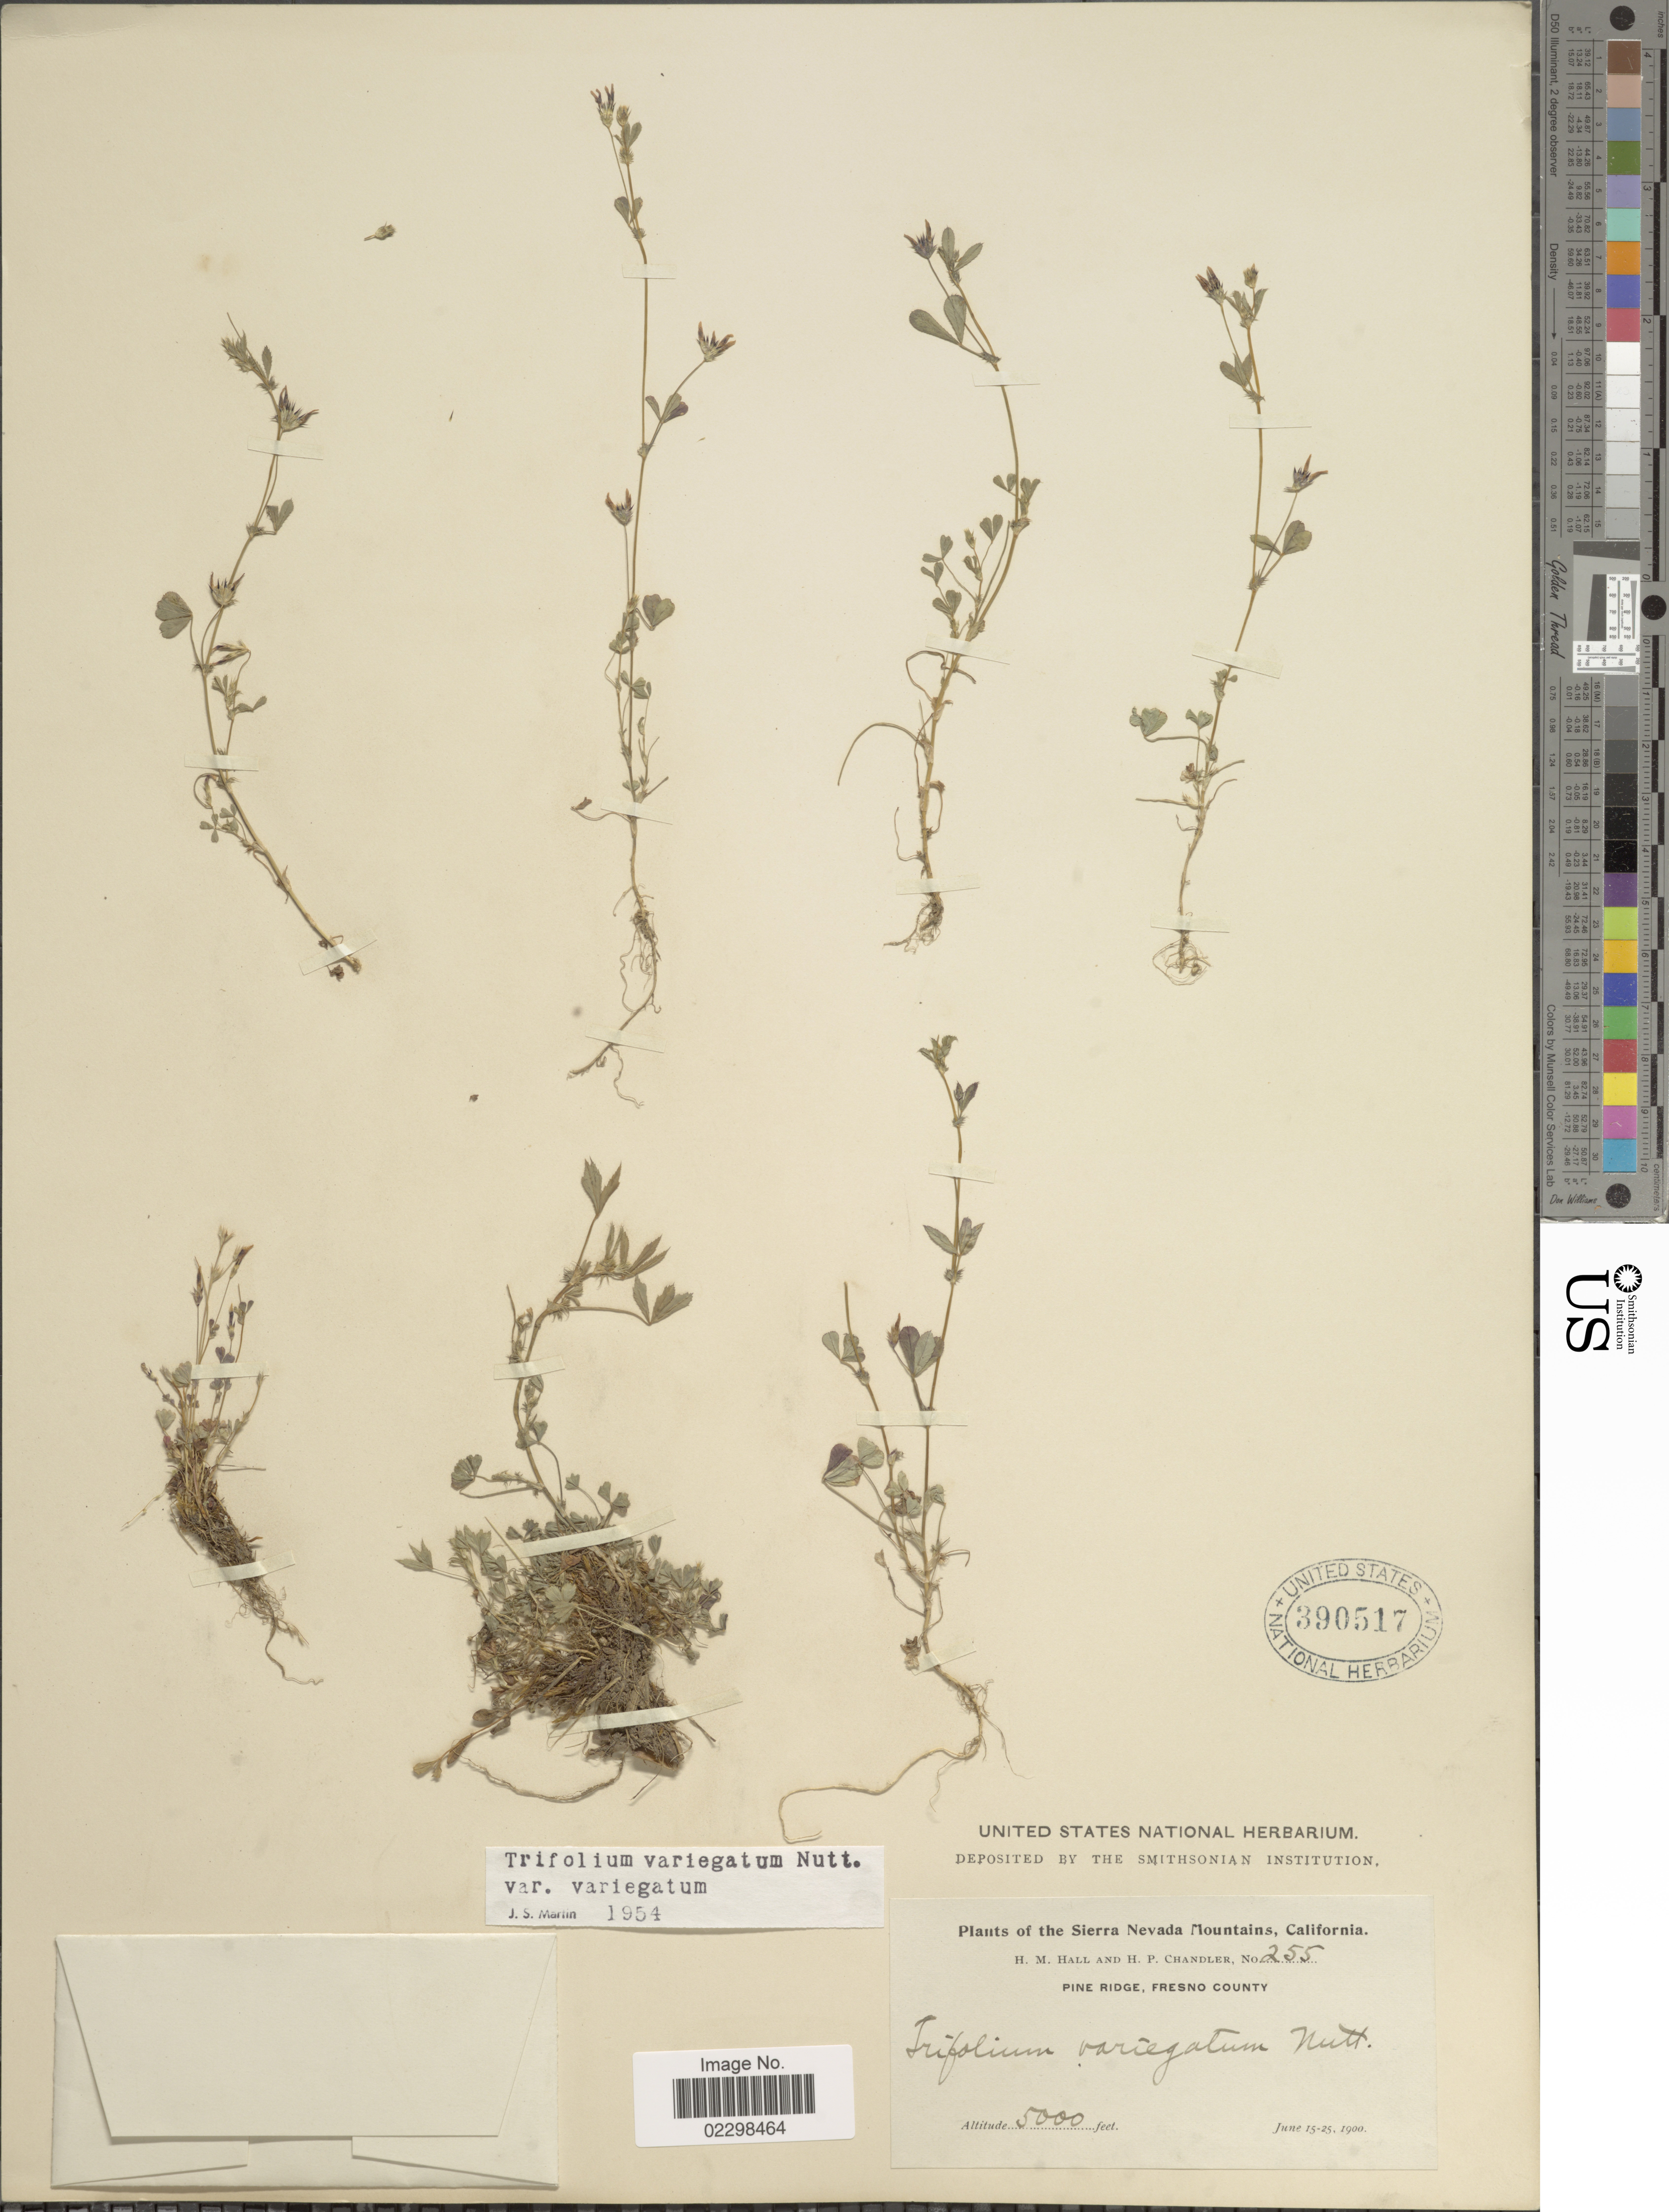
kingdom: Plantae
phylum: Tracheophyta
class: Magnoliopsida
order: Fabales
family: Fabaceae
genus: Trifolium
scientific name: Trifolium variegatum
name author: Nutt.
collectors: H. M. Hall & H. Chandler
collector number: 255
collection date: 1900-06-15/1900-06-25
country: United States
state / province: California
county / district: Fresno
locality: Sierra Nevada Mountains, Pine Ridge, Fresno County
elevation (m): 1524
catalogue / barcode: US 390517